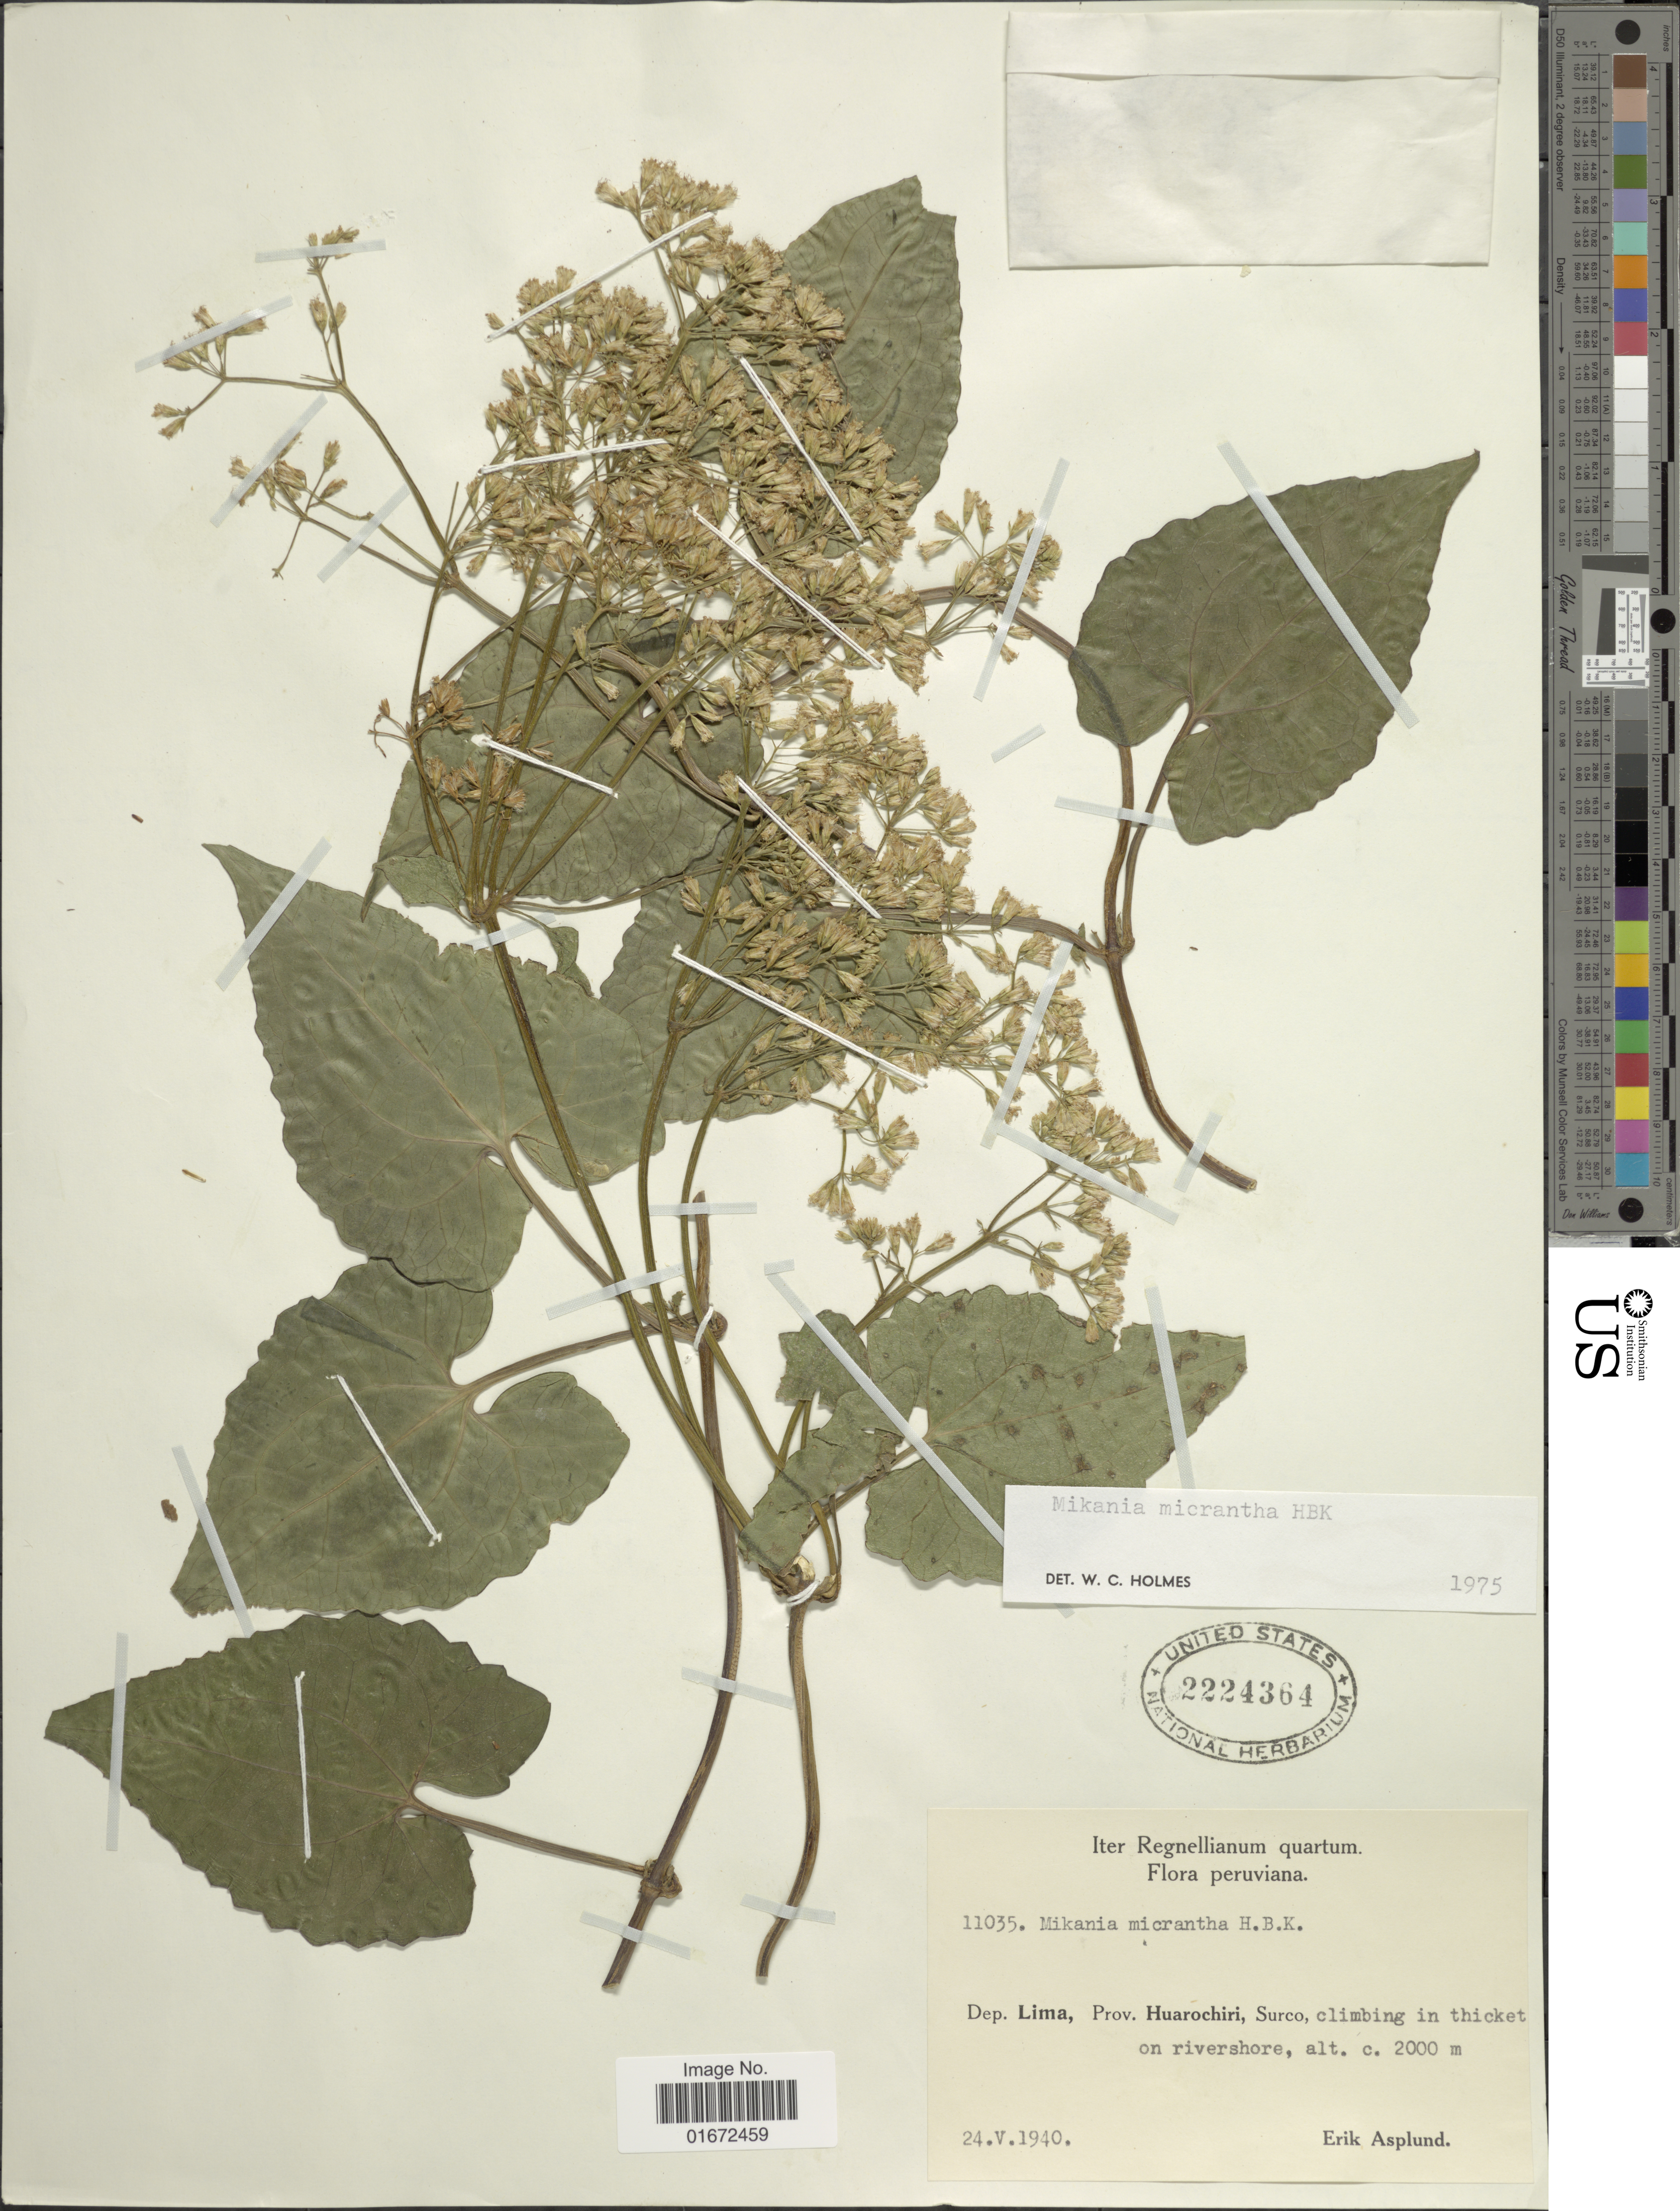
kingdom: Plantae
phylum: Tracheophyta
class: Magnoliopsida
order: Asterales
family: Asteraceae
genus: Mikania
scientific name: Mikania micrantha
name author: Kunth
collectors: E. Asplund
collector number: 11035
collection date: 1940-05-24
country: Peru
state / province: Lima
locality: Dep. Lima, Prov. Huarochiri, Surco, climbing in thicket on rivershore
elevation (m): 2000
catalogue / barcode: US 2224364